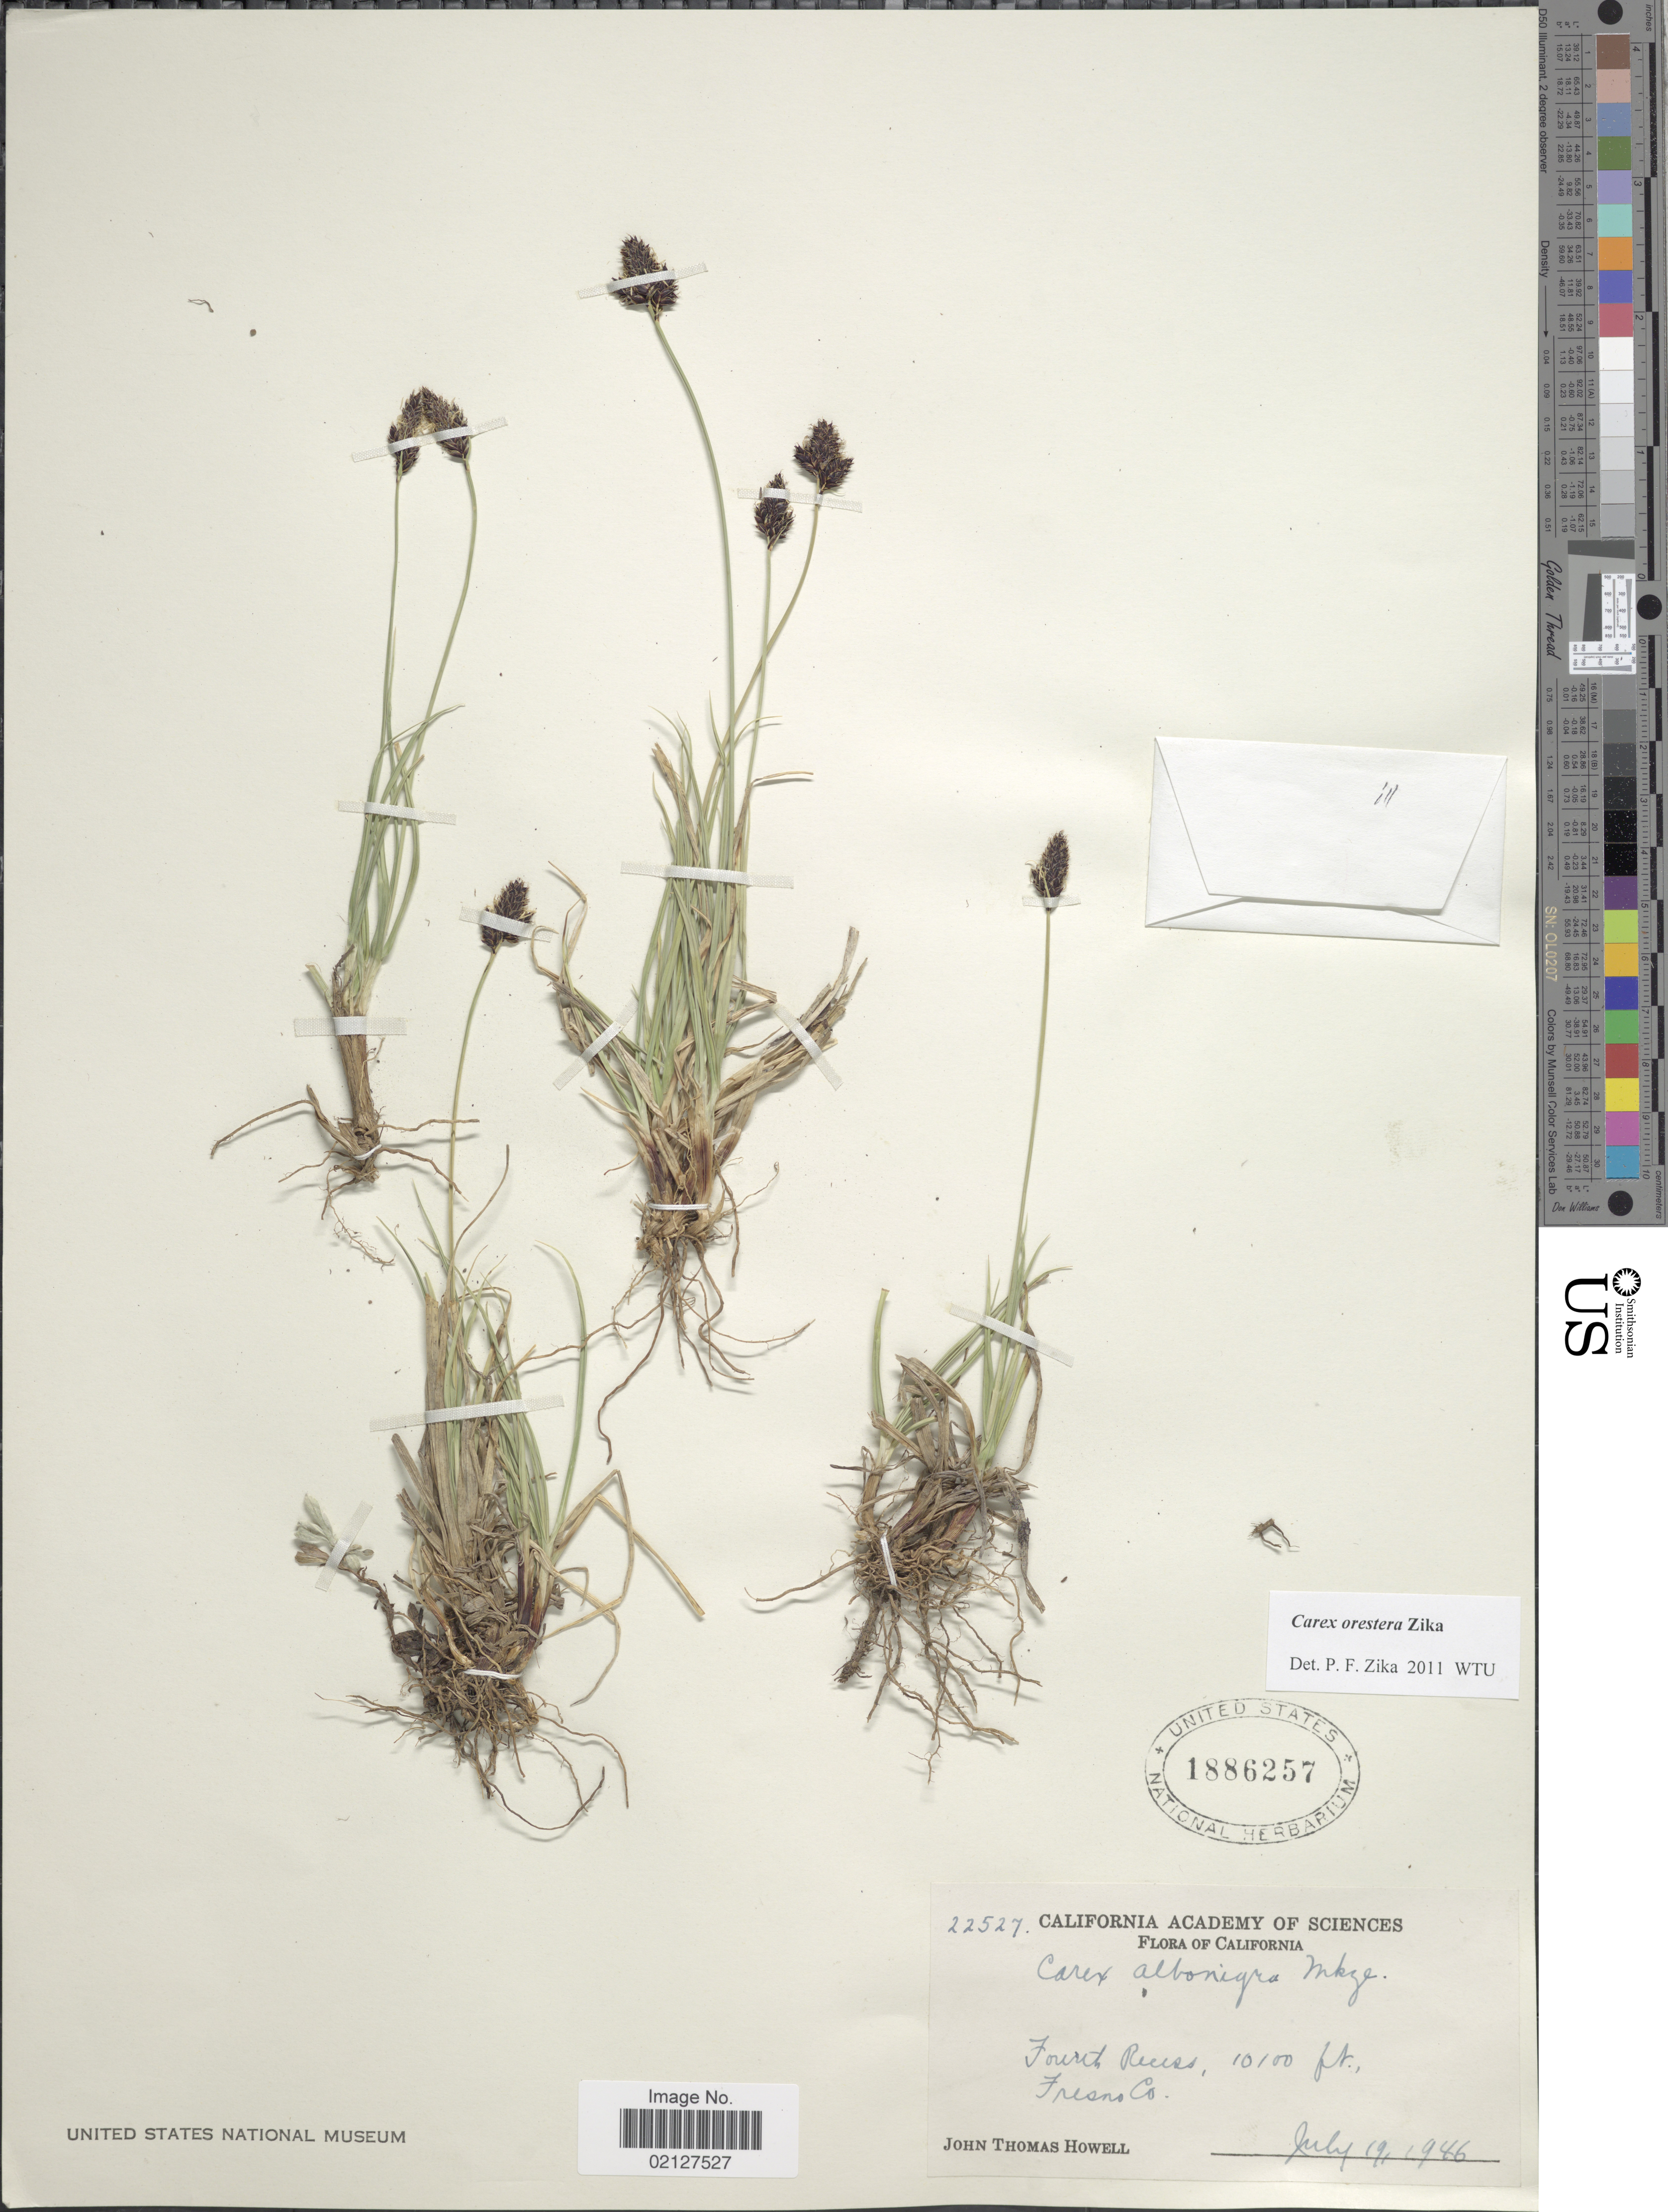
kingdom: Plantae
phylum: Tracheophyta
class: Liliopsida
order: Poales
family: Cyperaceae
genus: Carex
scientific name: Carex orestera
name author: Zika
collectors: J. T. Howell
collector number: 22527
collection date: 1946-07-19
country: United States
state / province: California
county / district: Fresno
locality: Fourth Recess, Fresno Co.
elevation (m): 3078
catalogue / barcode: US 1886257